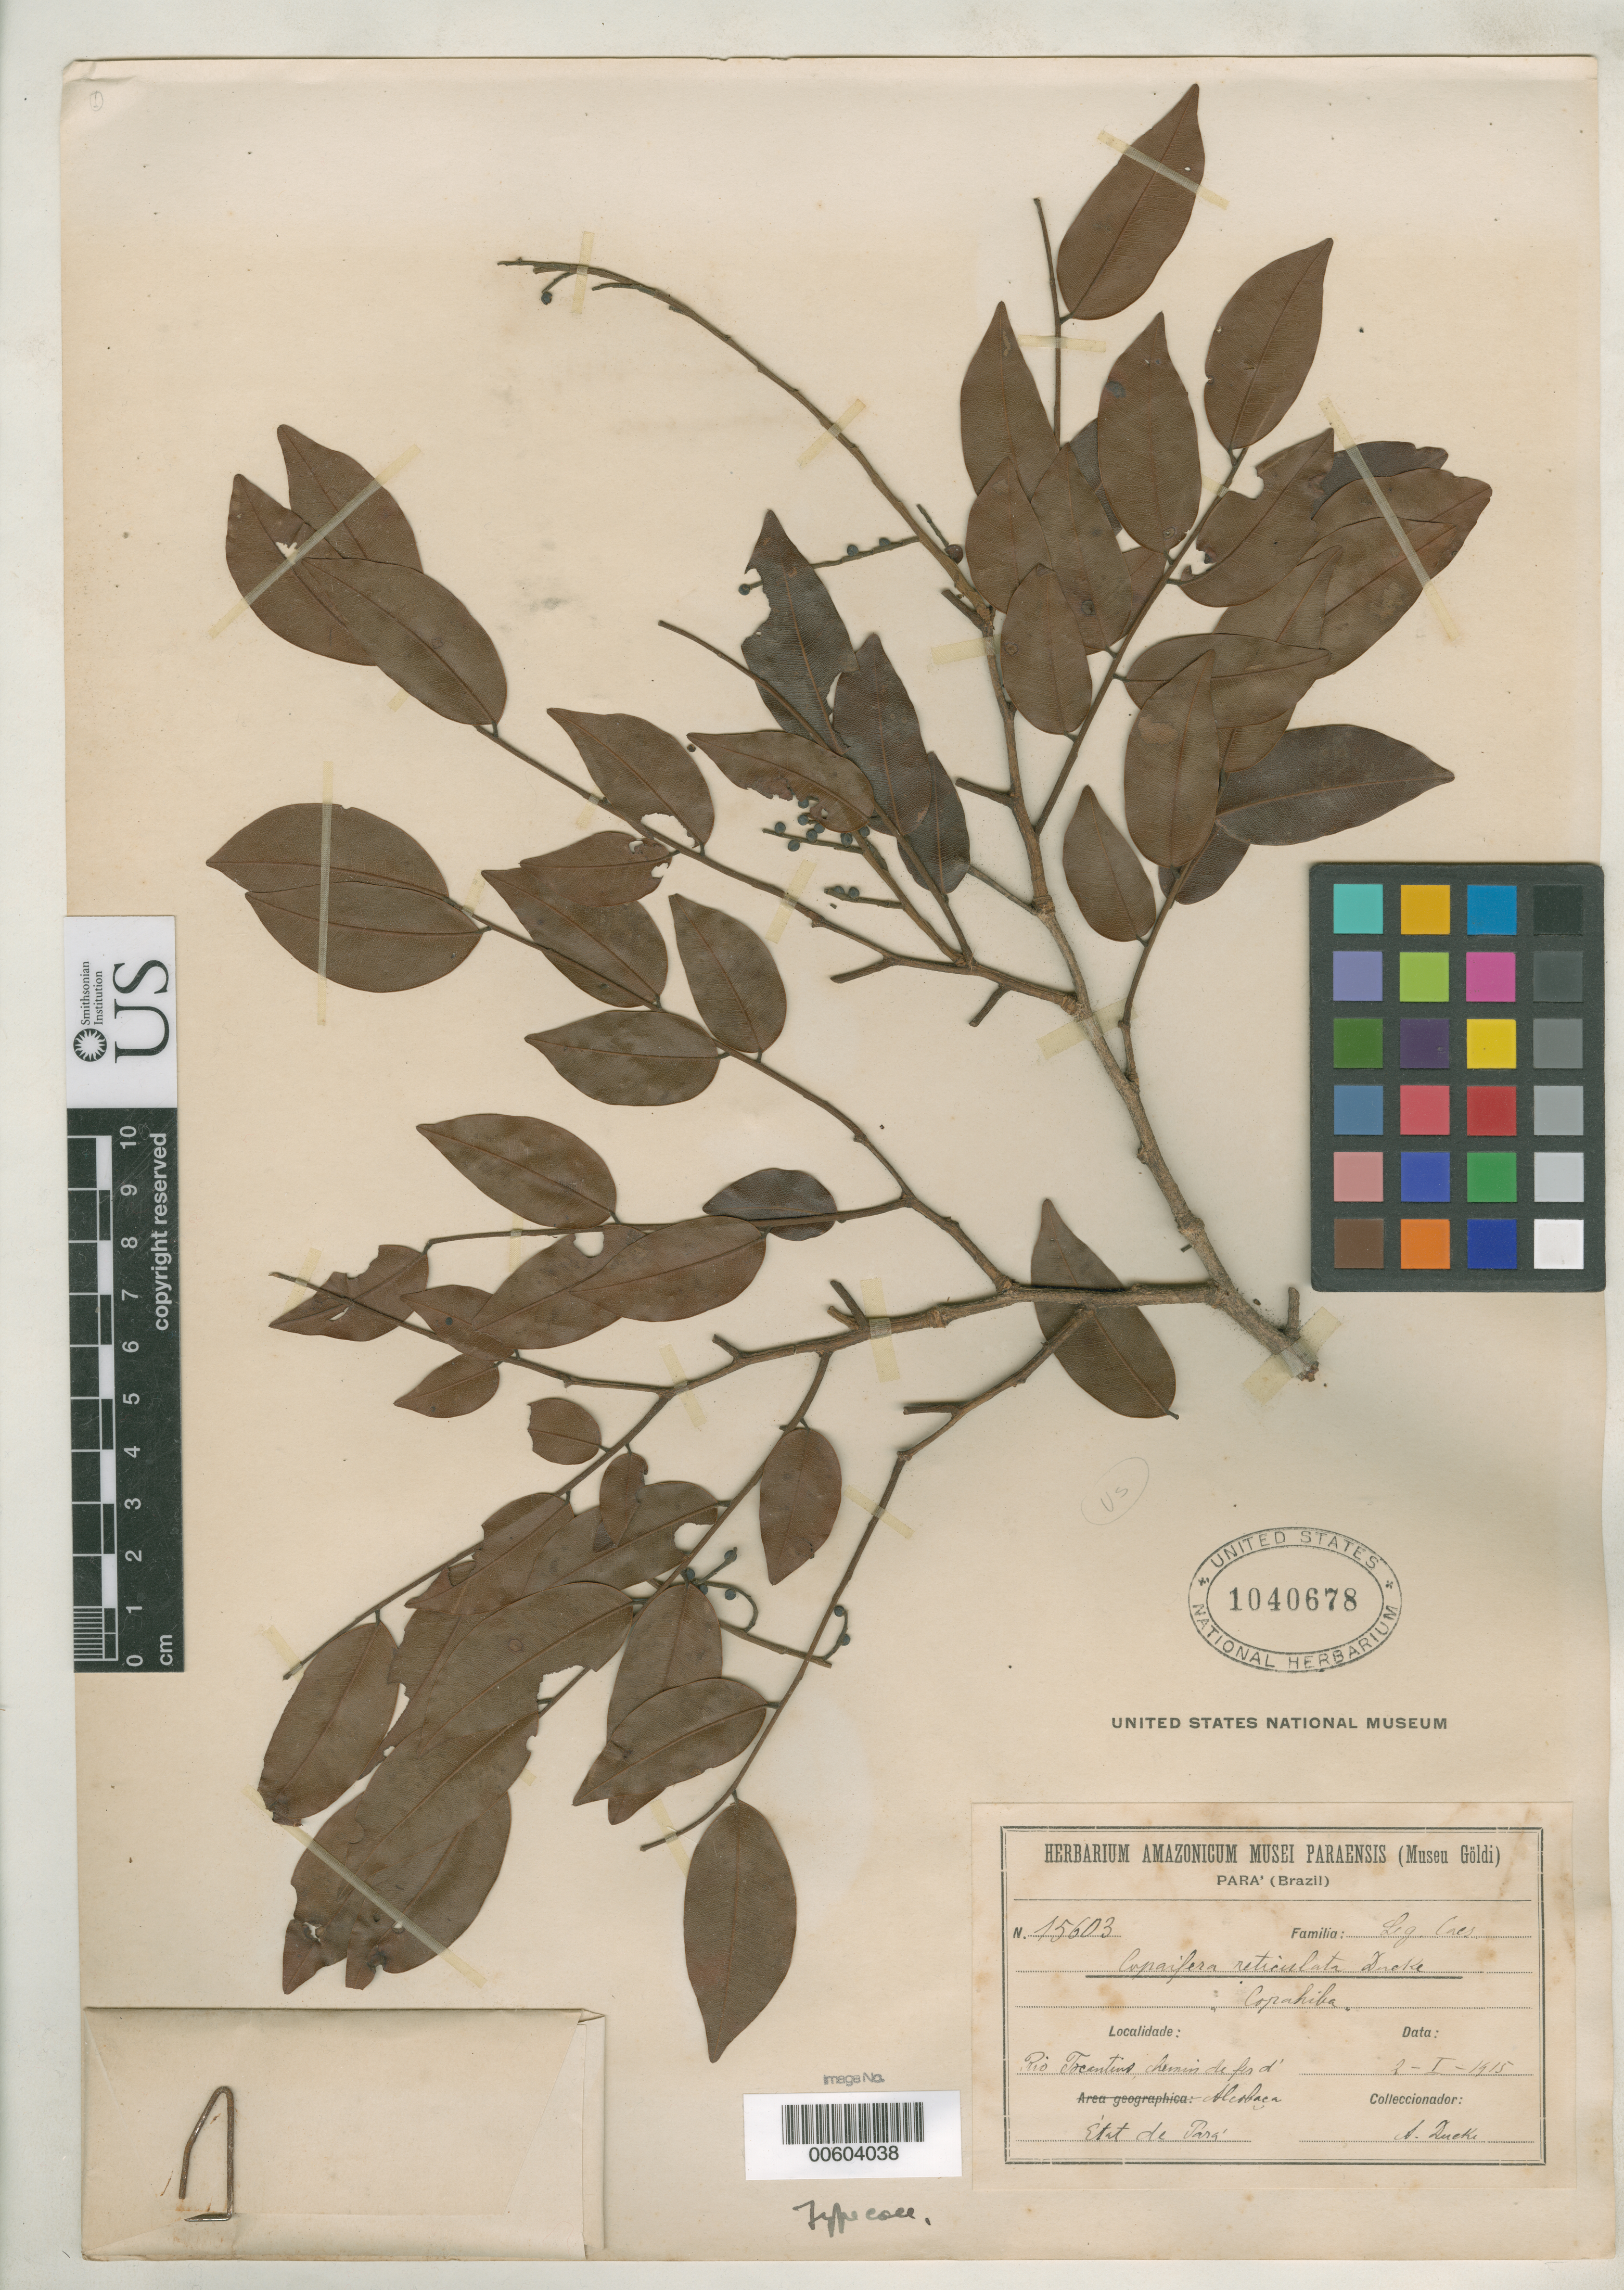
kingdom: Plantae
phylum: Tracheophyta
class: Magnoliopsida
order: Fabales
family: Fabaceae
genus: Copaifera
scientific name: Copaifera reticulata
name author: Ducke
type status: Isosyntype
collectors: A. Ducke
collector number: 15603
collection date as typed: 02 Jan 1915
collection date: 1915-01-02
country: Brazil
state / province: Pará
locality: Rio Tocantins, Chemin de Fer'd Alcobaca.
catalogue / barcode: US 1040678